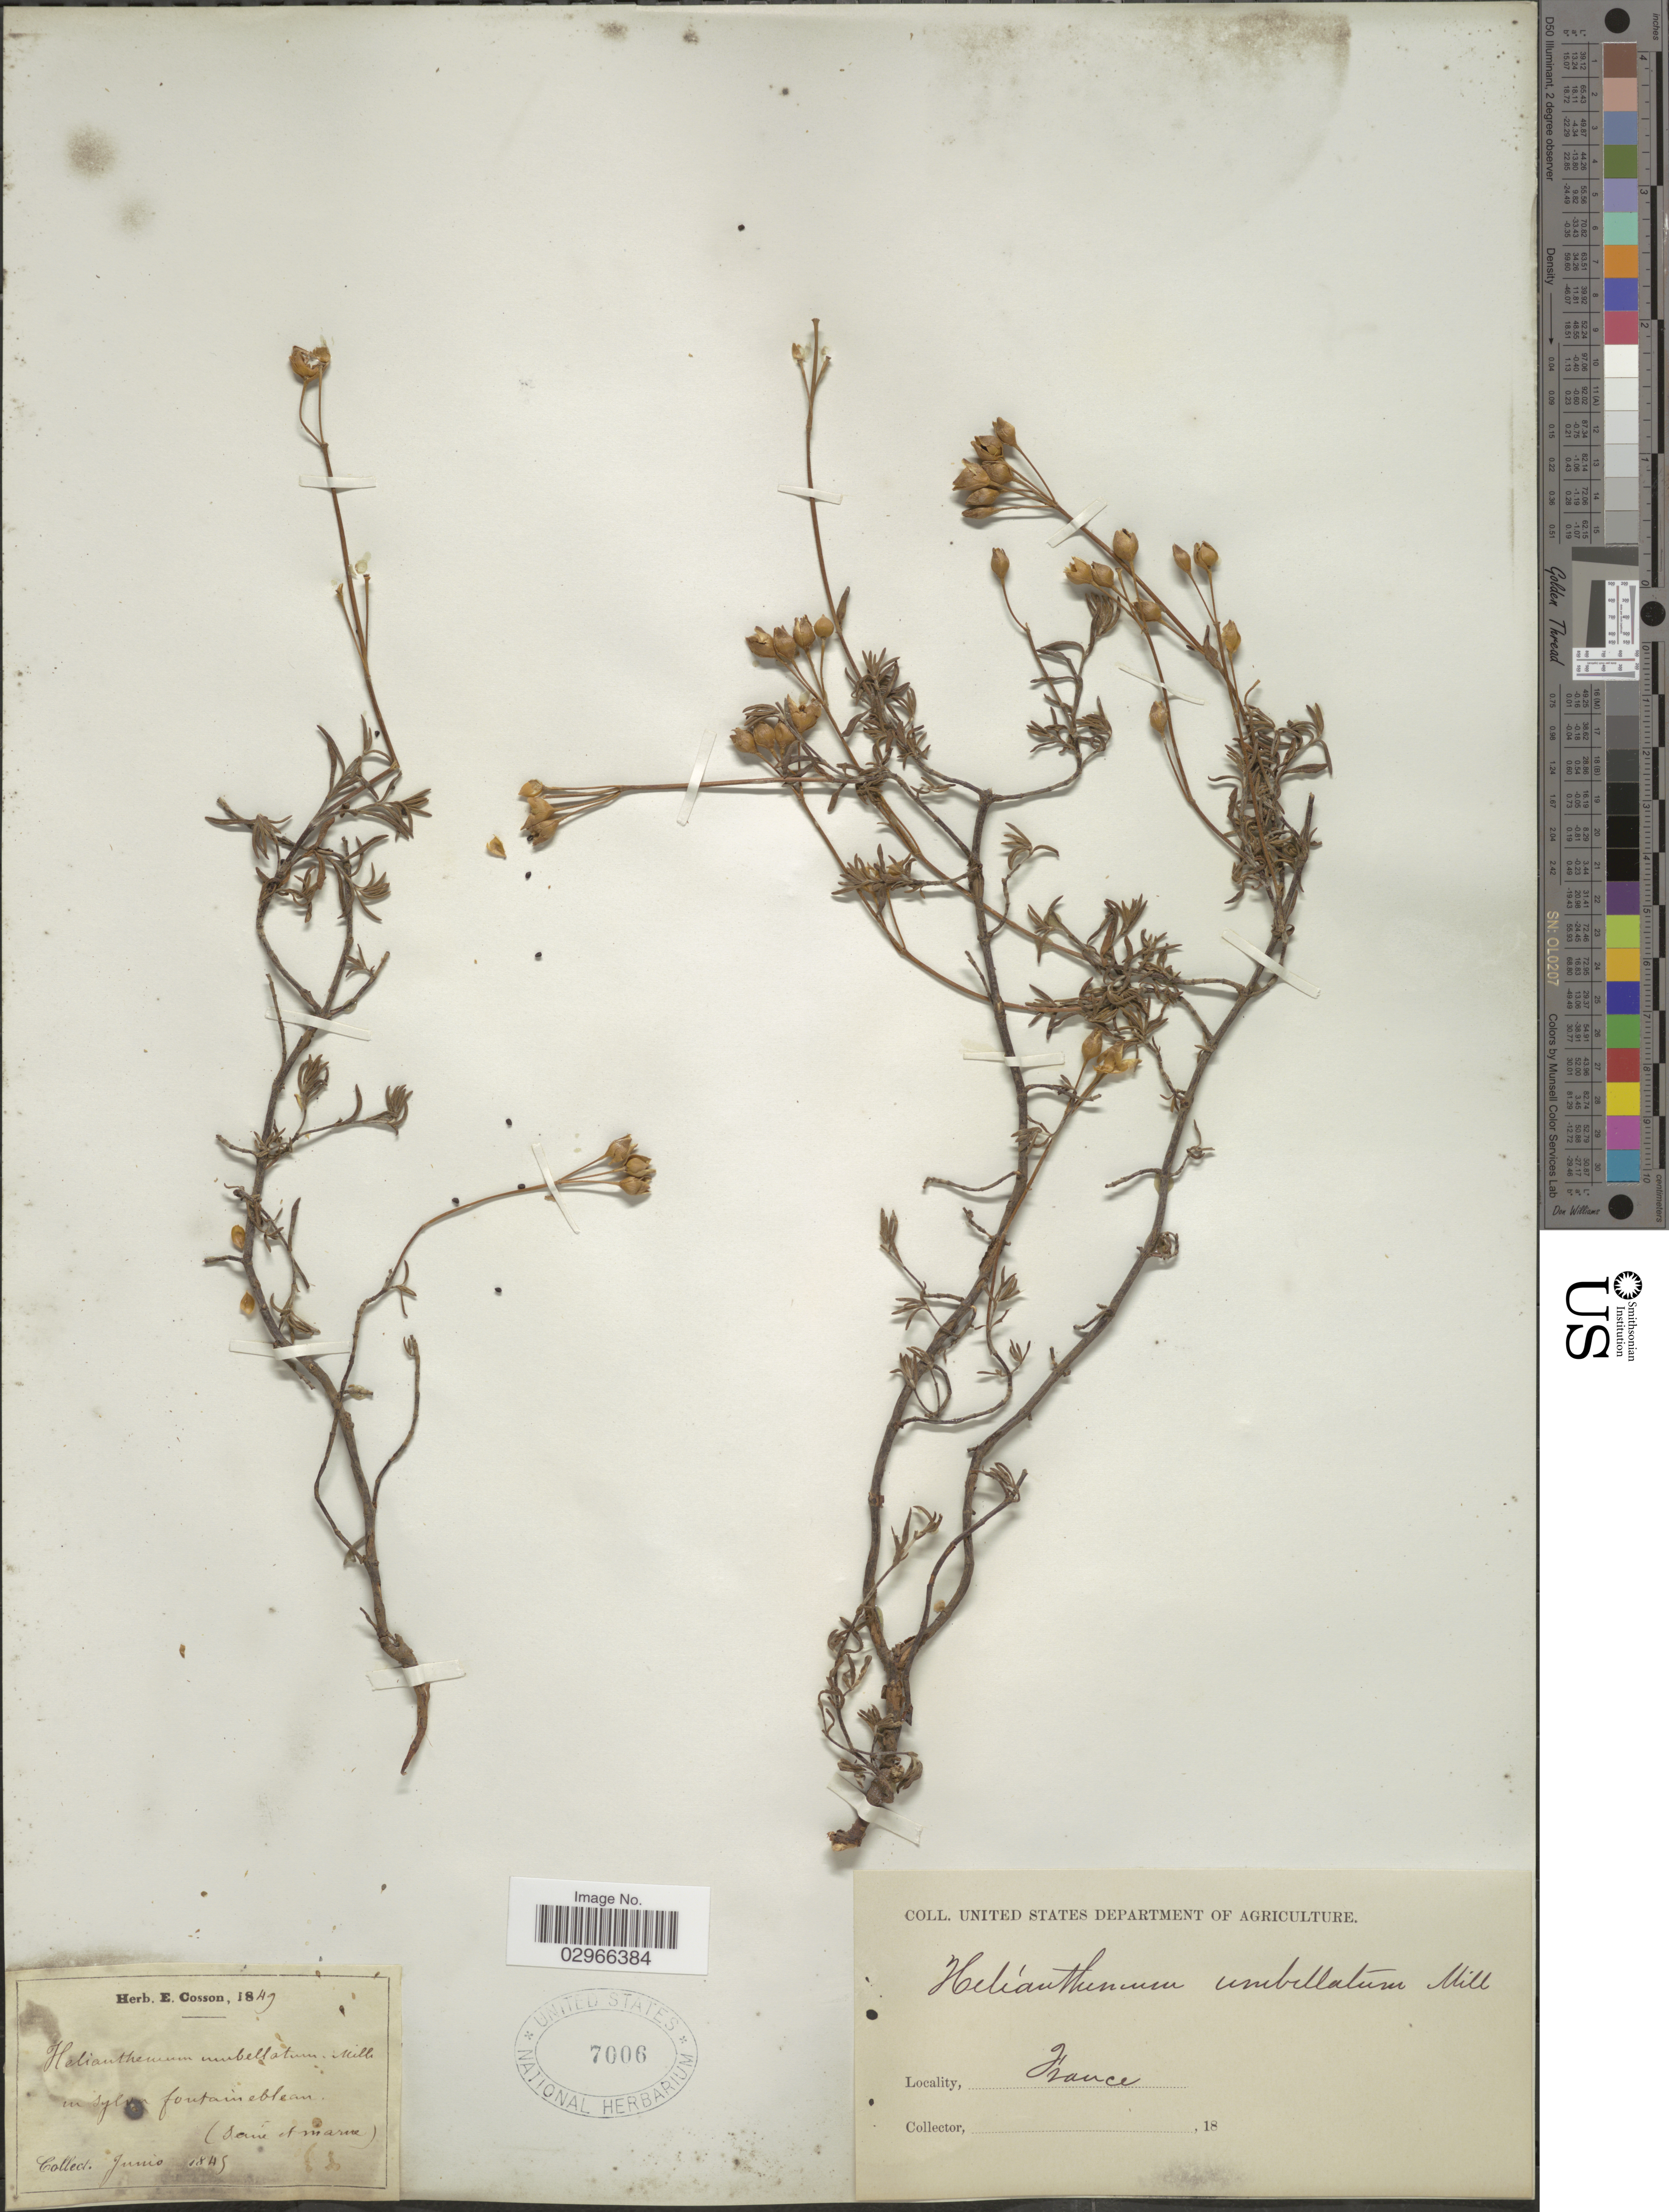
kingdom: Plantae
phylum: Tracheophyta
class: Magnoliopsida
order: Malvales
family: Cistaceae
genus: Halimium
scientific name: Halimium umbellatum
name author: Spach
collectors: Facchini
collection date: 1845-06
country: France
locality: In sylva Fontainebleau. (Seine et Marne).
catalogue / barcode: US 7006